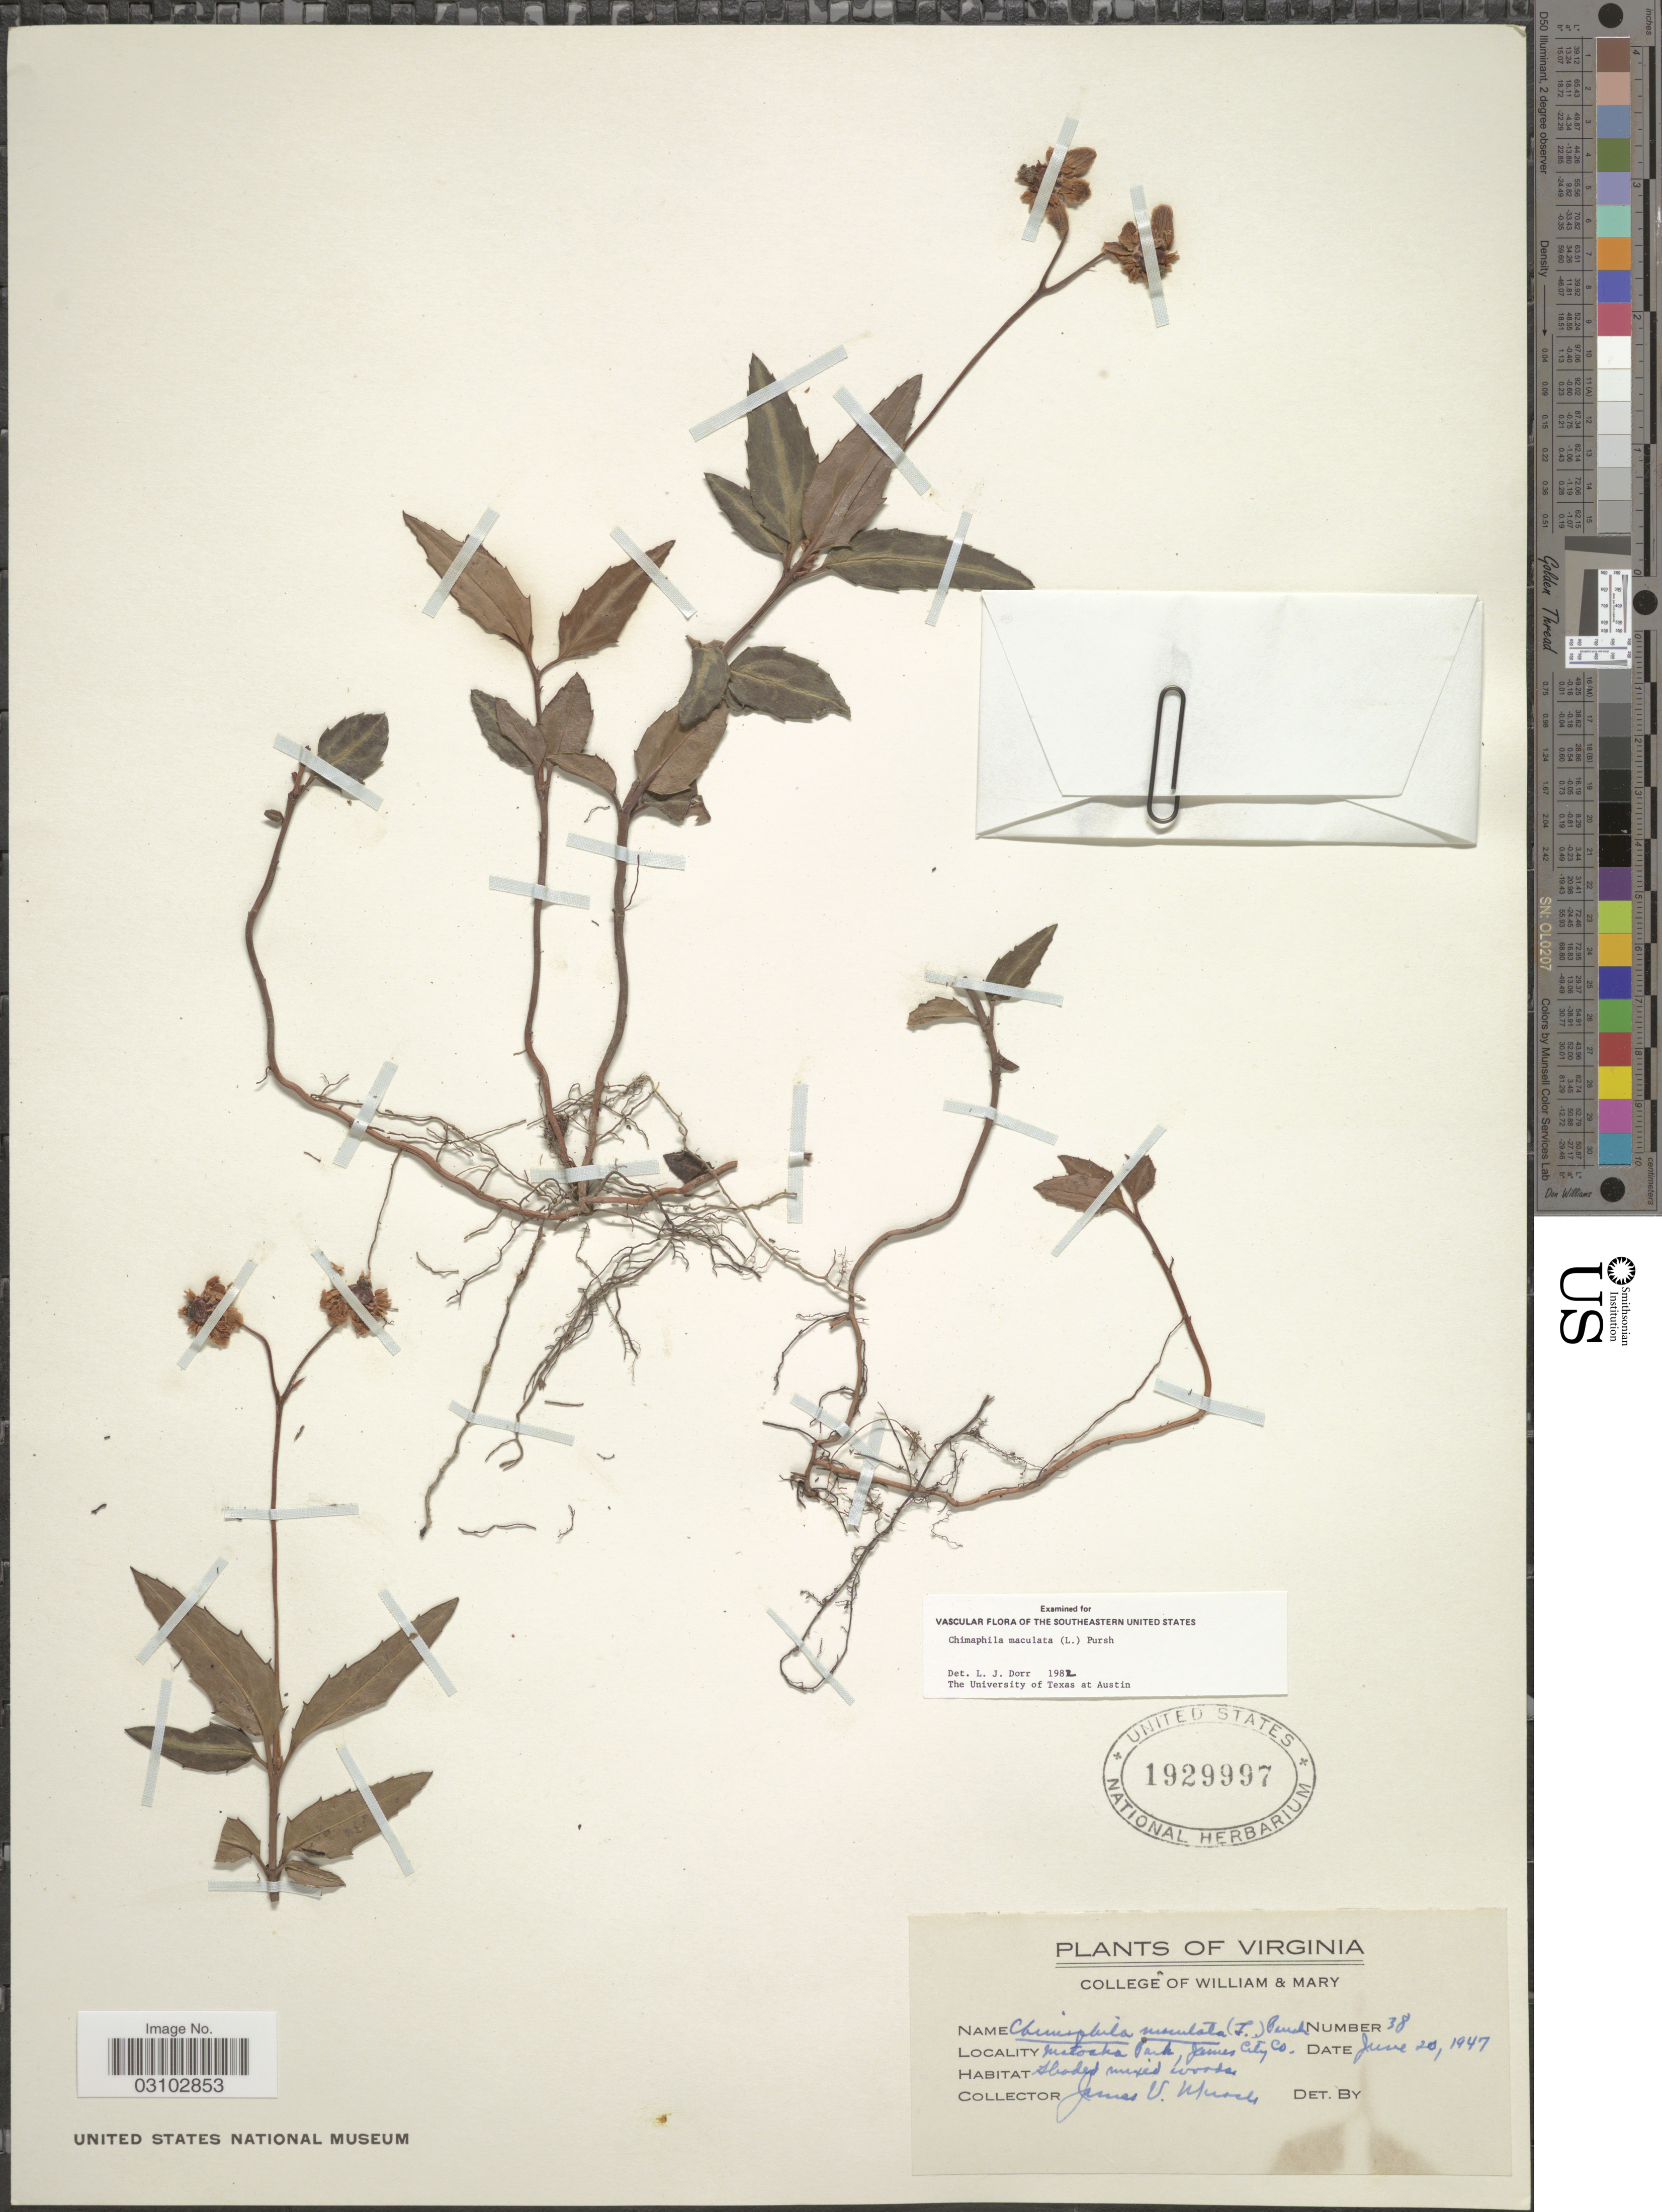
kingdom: Plantae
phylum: Tracheophyta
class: Magnoliopsida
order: Ericales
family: Ericaceae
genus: Chimaphila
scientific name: Chimaphila maculata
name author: (L.) Pursh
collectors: J. Woods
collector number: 38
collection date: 1947-06-20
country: United States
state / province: Virginia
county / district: James City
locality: Matoaka Park, James City Co.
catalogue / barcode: US 1929997